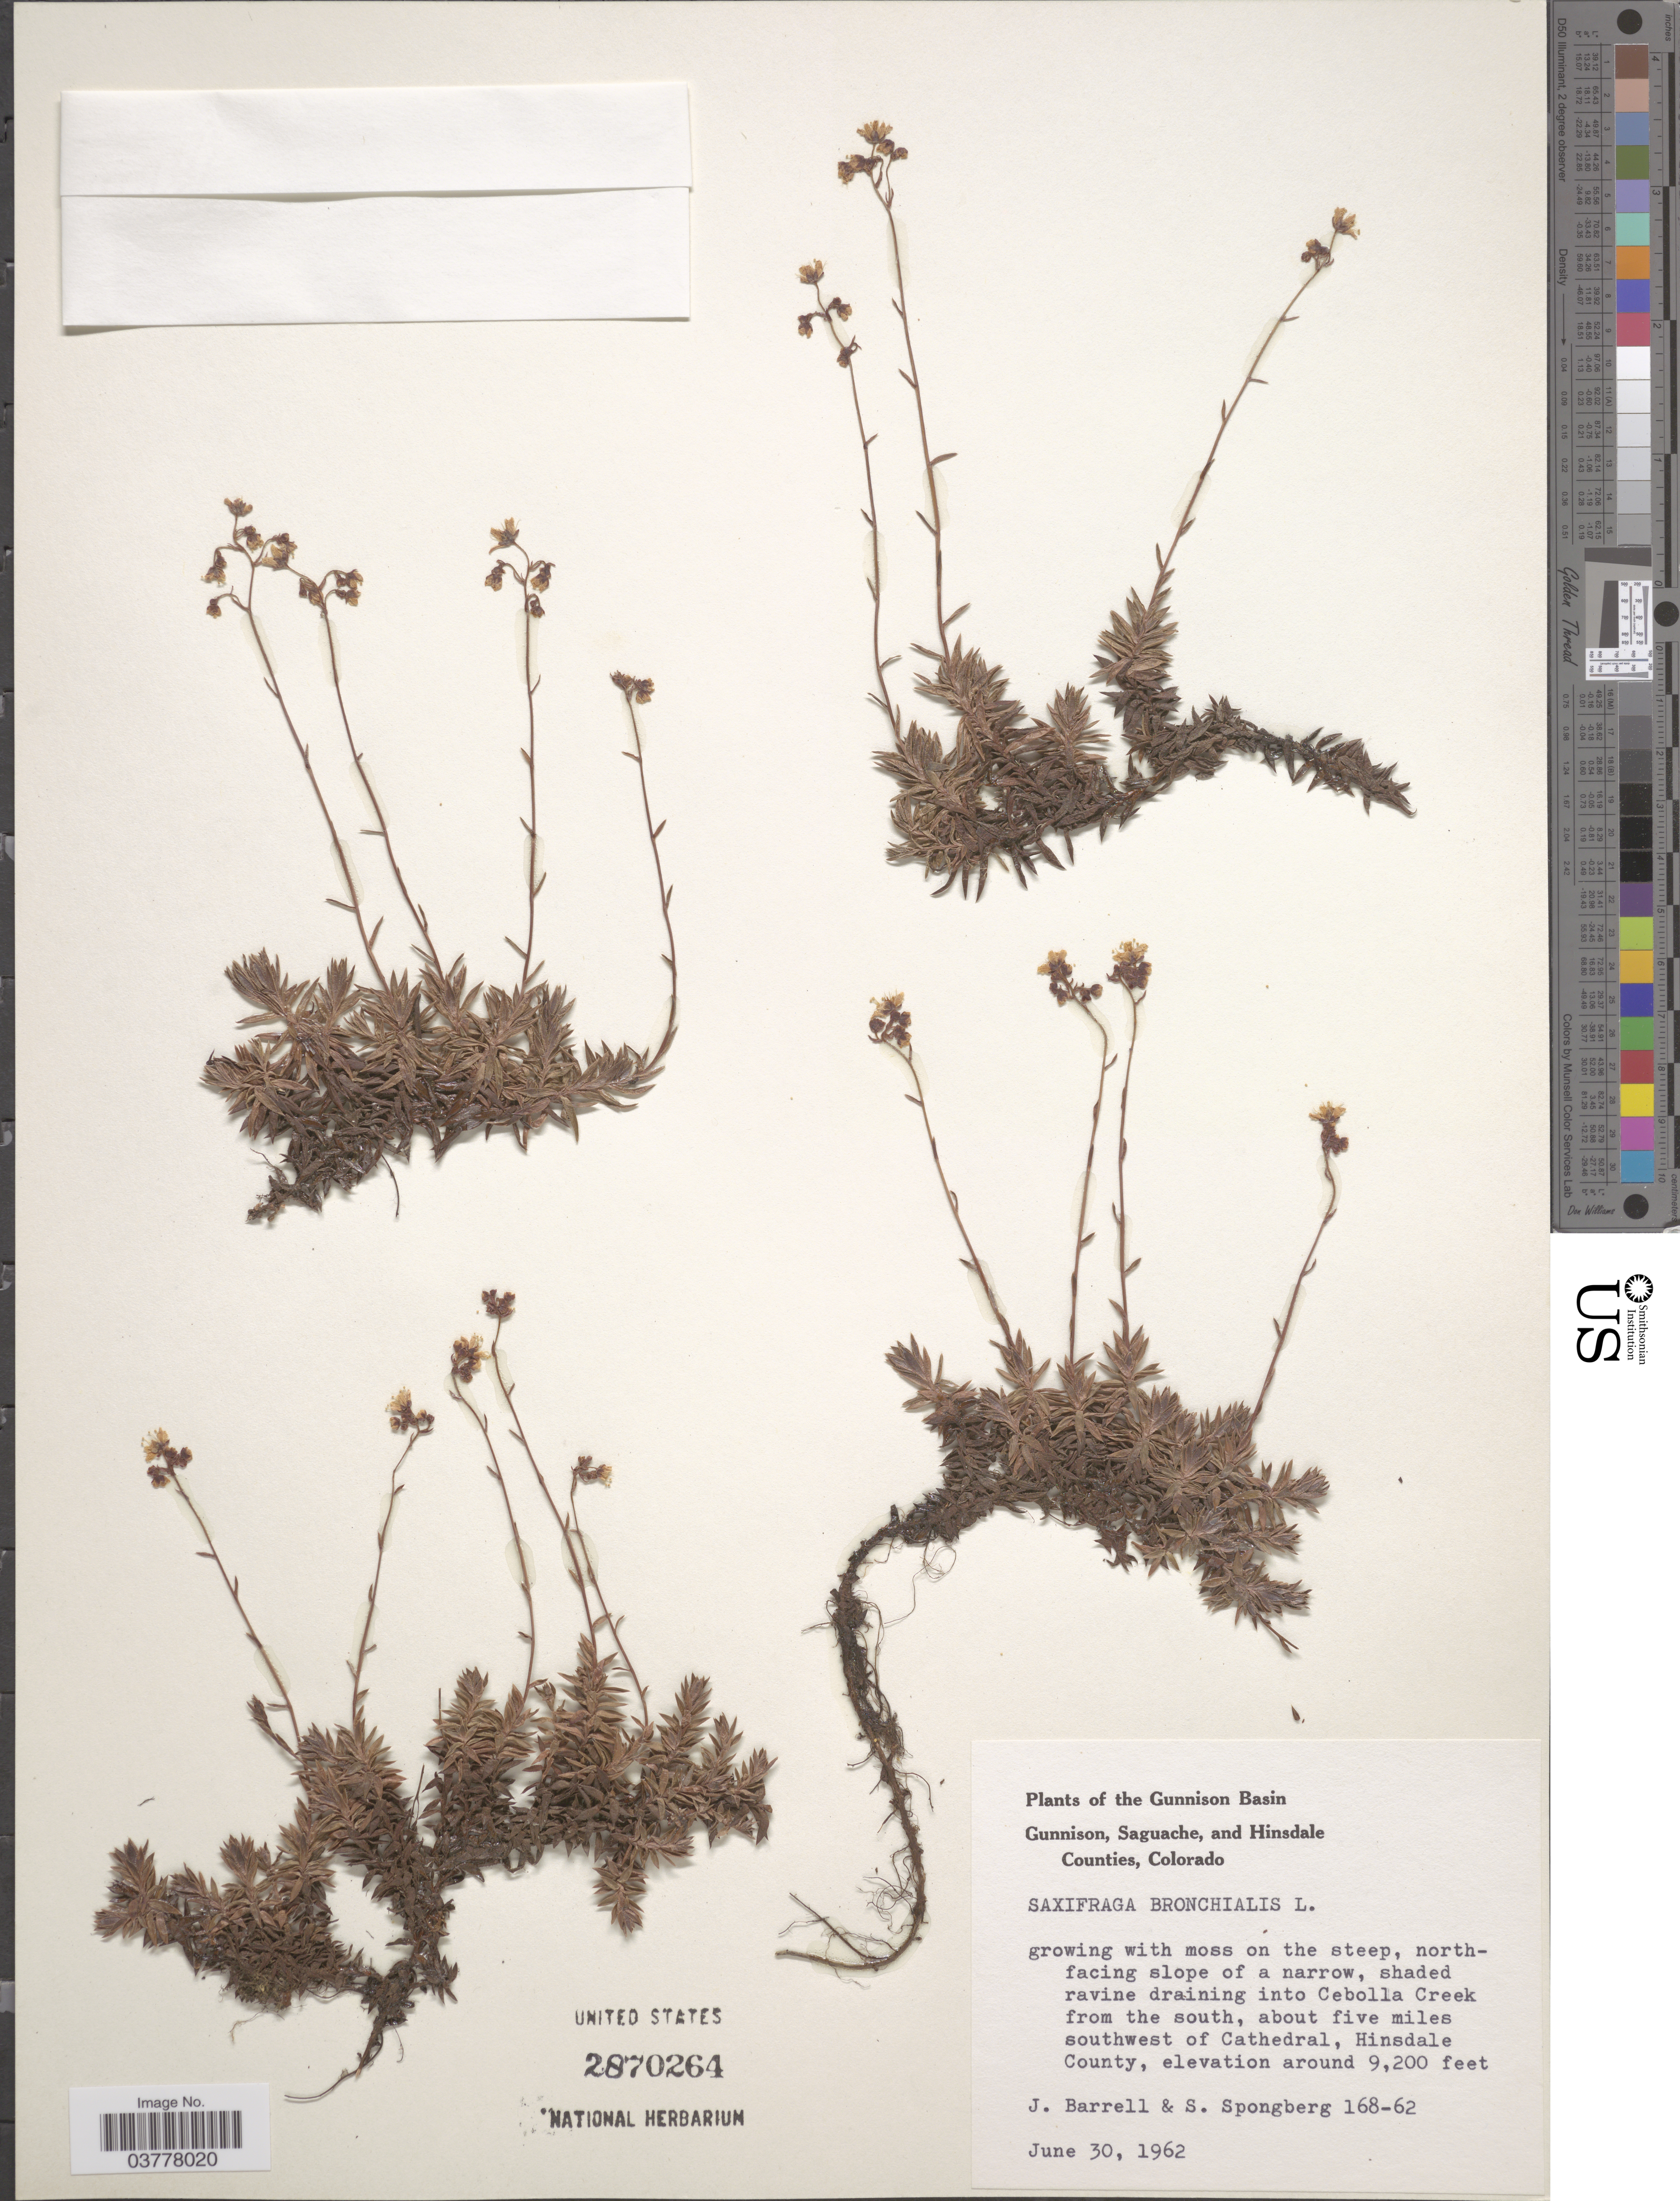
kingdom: Plantae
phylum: Tracheophyta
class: Magnoliopsida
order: Saxifragales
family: Saxifragaceae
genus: Saxifraga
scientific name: Saxifraga bronchialis subsp. austromontana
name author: (Wiegand) Piper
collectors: J. Barrell & S. A.Spongberg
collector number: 168-62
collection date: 1962-06-30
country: United States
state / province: Colorado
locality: The Gunnison Basin. North-facing slope of a narrow, shaded ravine draining into Cebolla Creek from the south, about five miles southwest of Cathedral, Hinsdale County.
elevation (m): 2804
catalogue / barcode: US 2870264